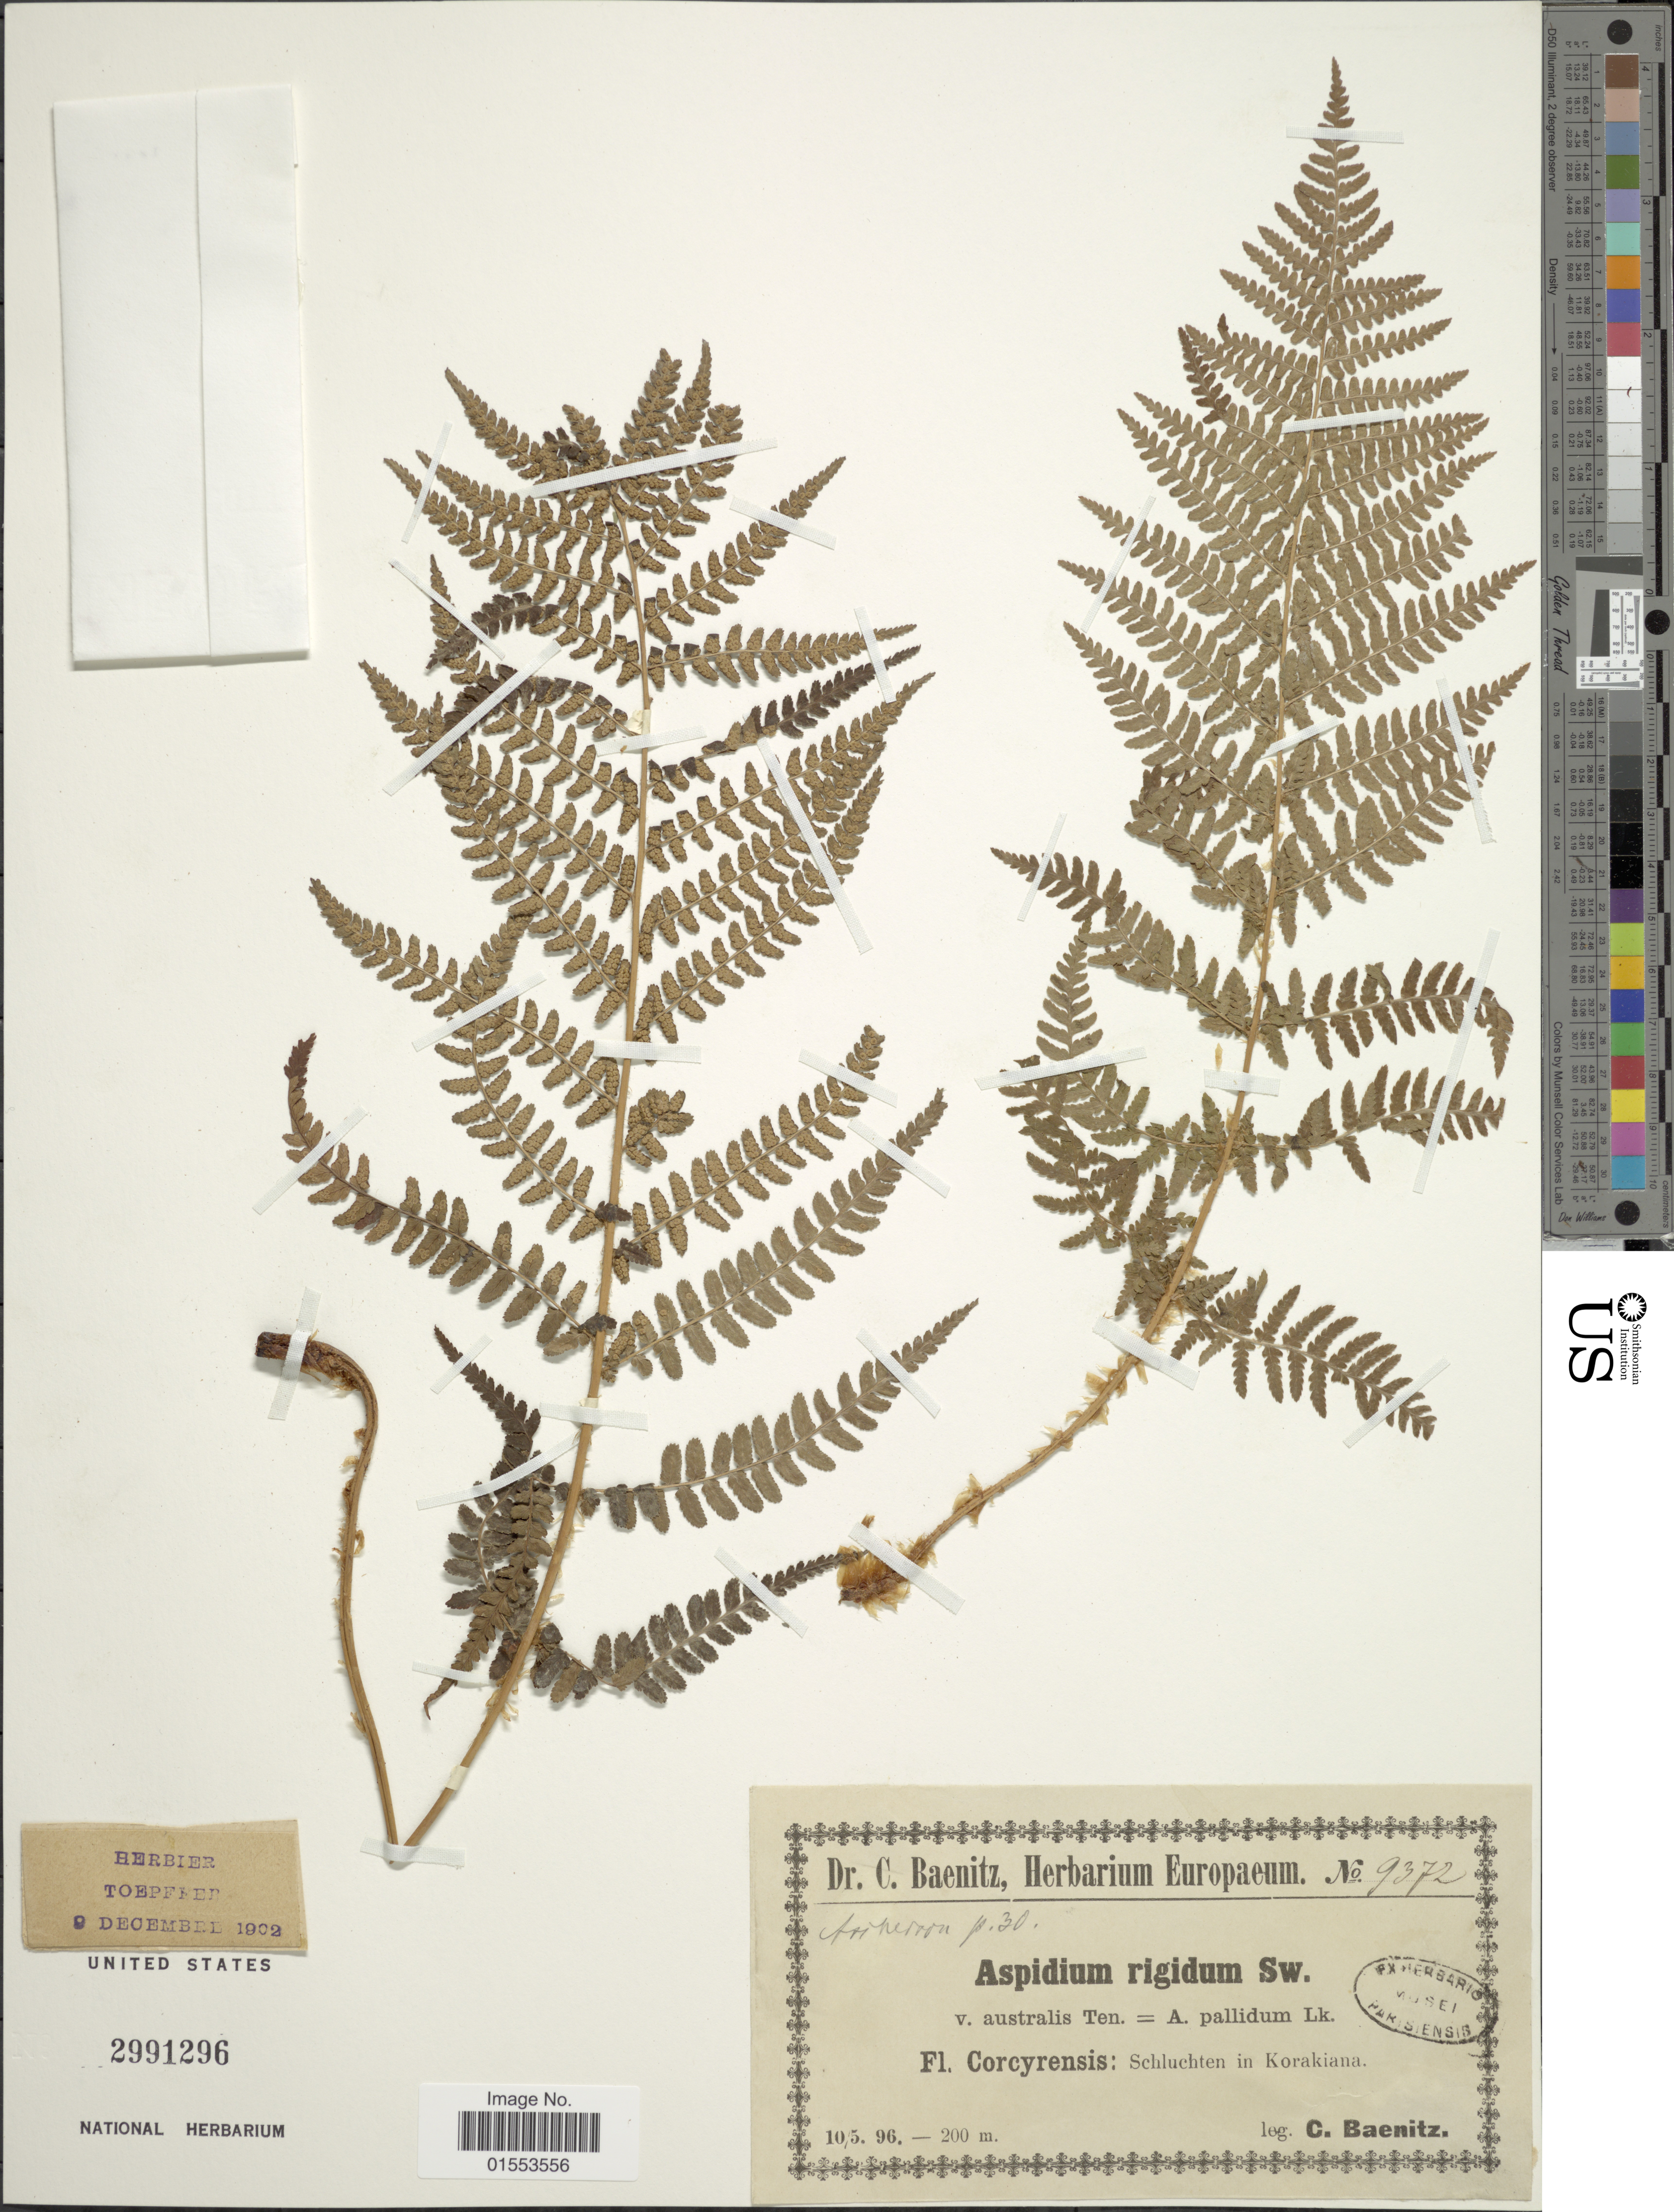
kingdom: Plantae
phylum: Tracheophyta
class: Polypodiopsida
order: Polypodiales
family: Dryopteridaceae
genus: Dryopteris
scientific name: Dryopteris rigida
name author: Underw.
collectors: C. G. Baenitz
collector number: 9372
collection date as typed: Transcribed d/m/y: 10/5/96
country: Greece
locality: Schluchten in Korakiana.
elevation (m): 200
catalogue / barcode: US 2991296